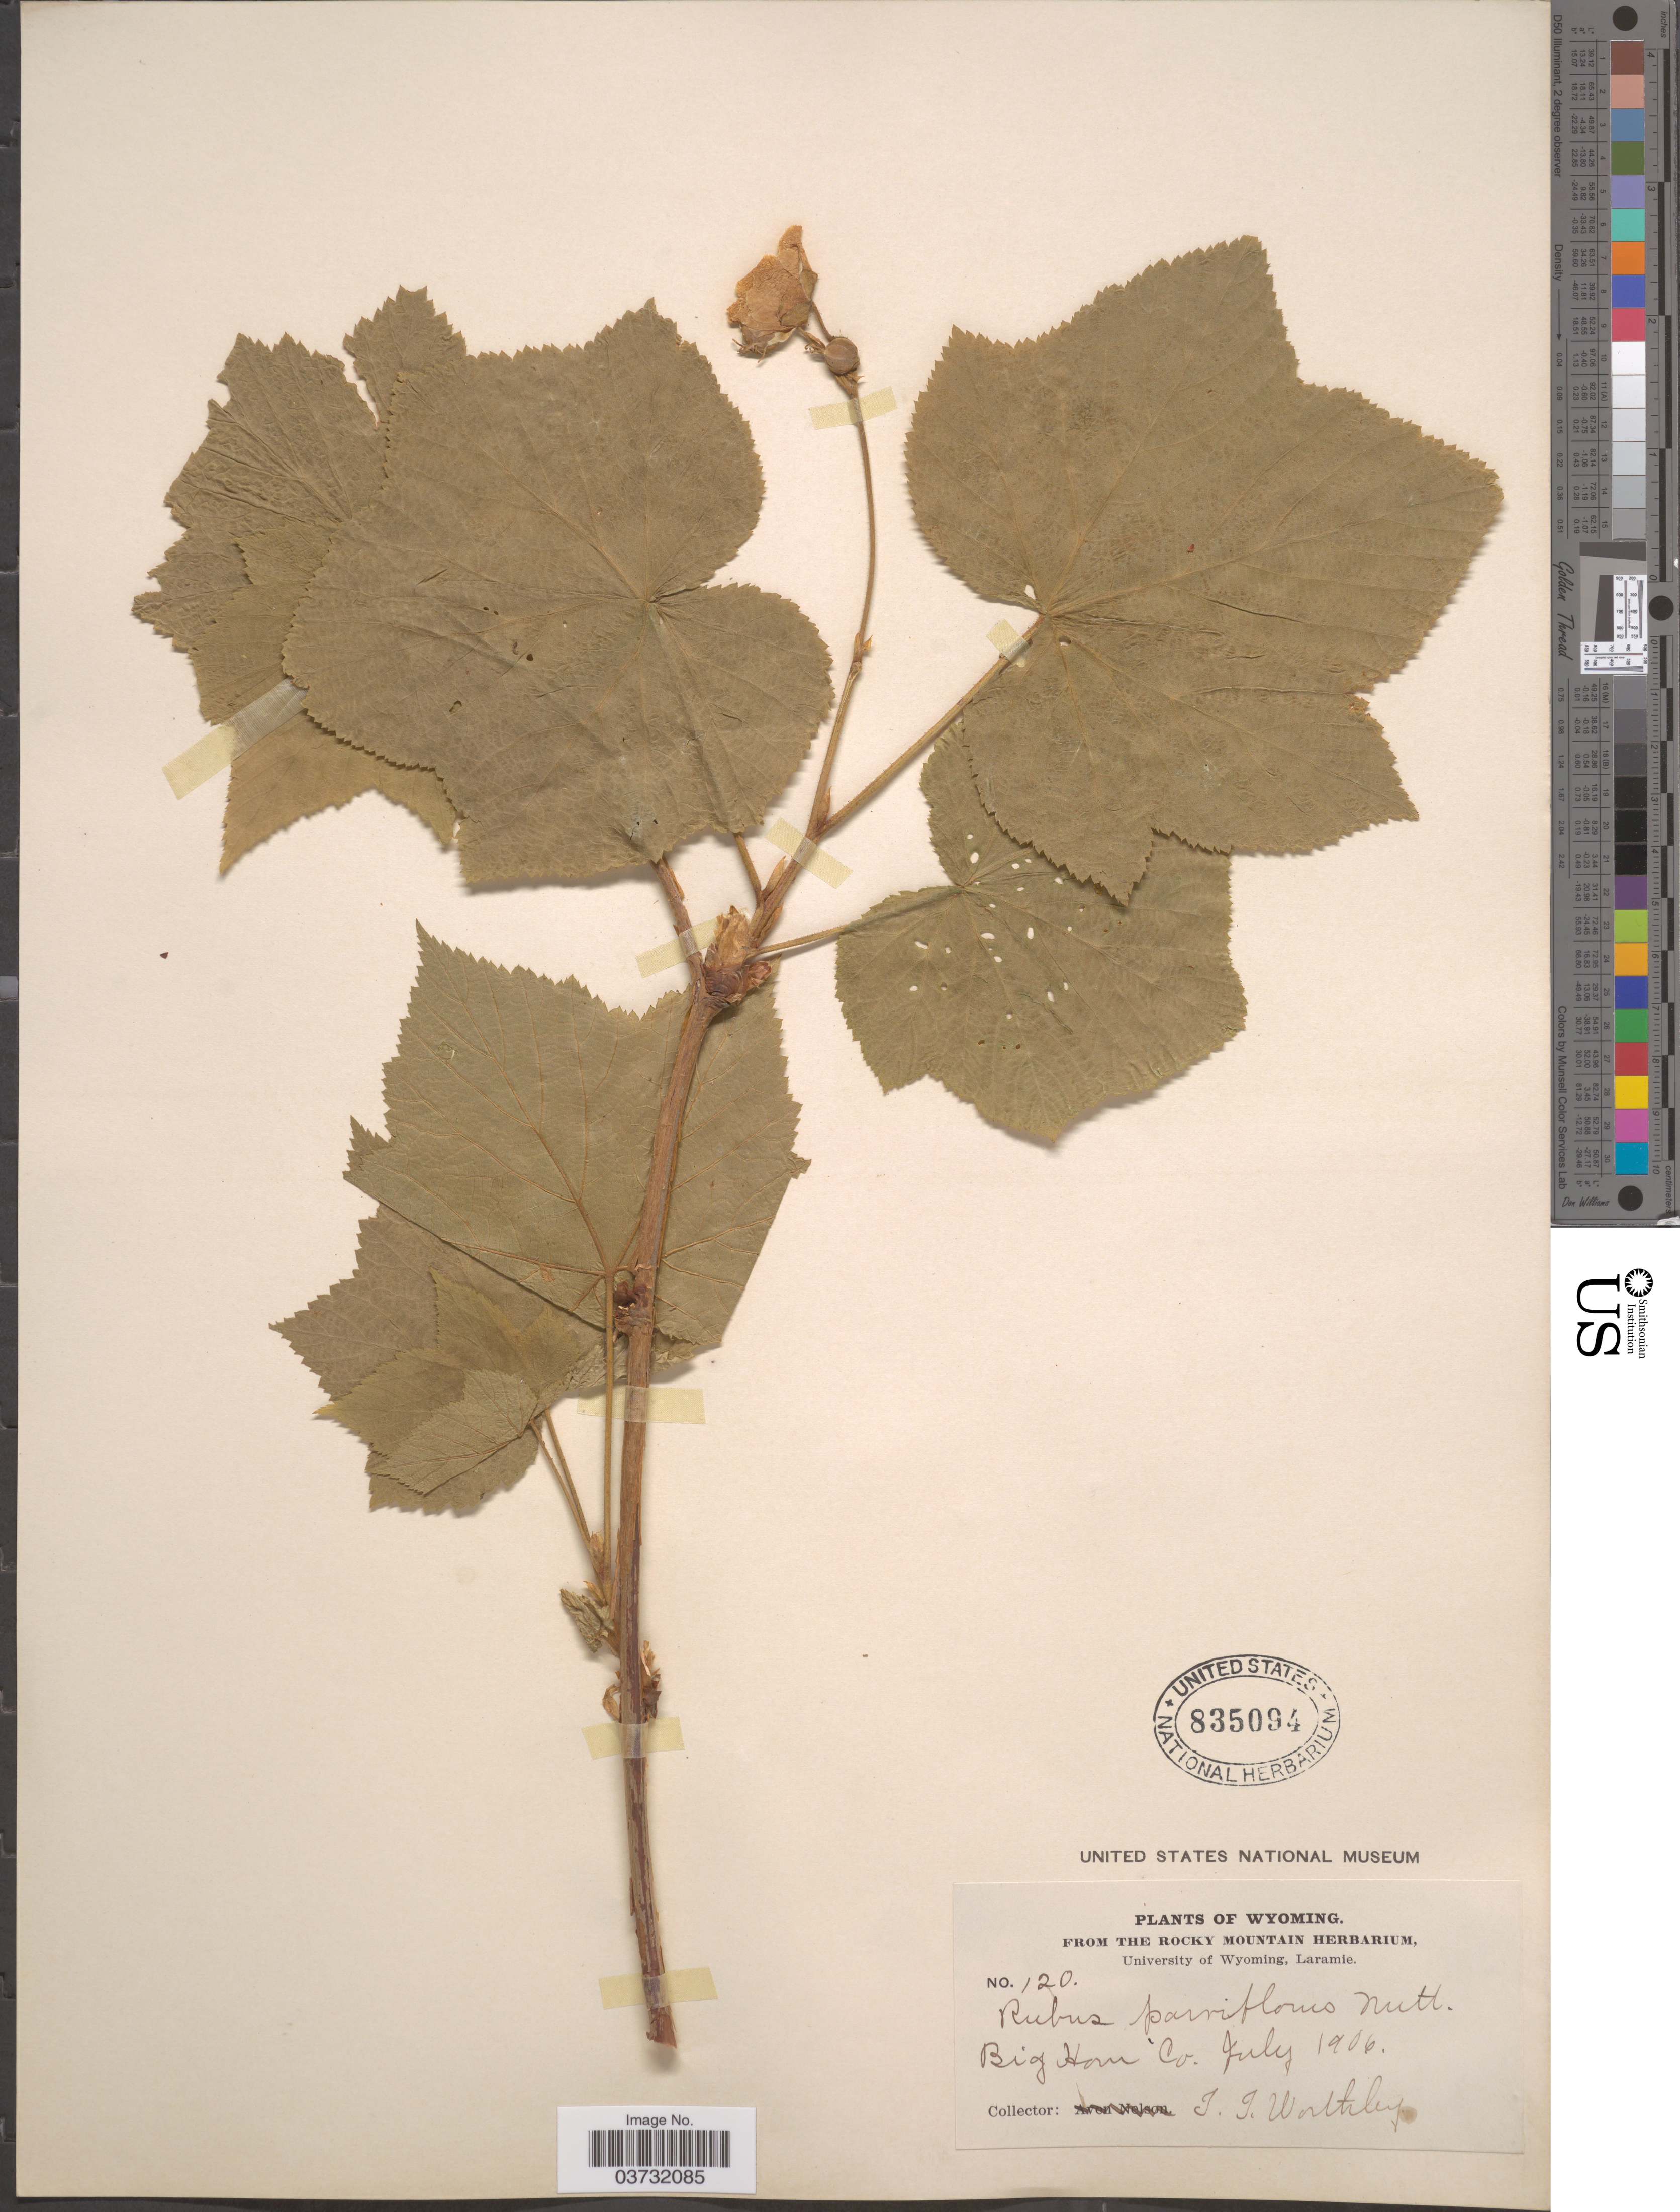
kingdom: Plantae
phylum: Tracheophyta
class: Magnoliopsida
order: Rosales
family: Rosaceae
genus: Rubus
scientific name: Rubus parviflorus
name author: Nutt.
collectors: J. Worthley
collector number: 120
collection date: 1906-07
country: United States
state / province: Wyoming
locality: Big Horn Co.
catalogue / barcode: US 835094